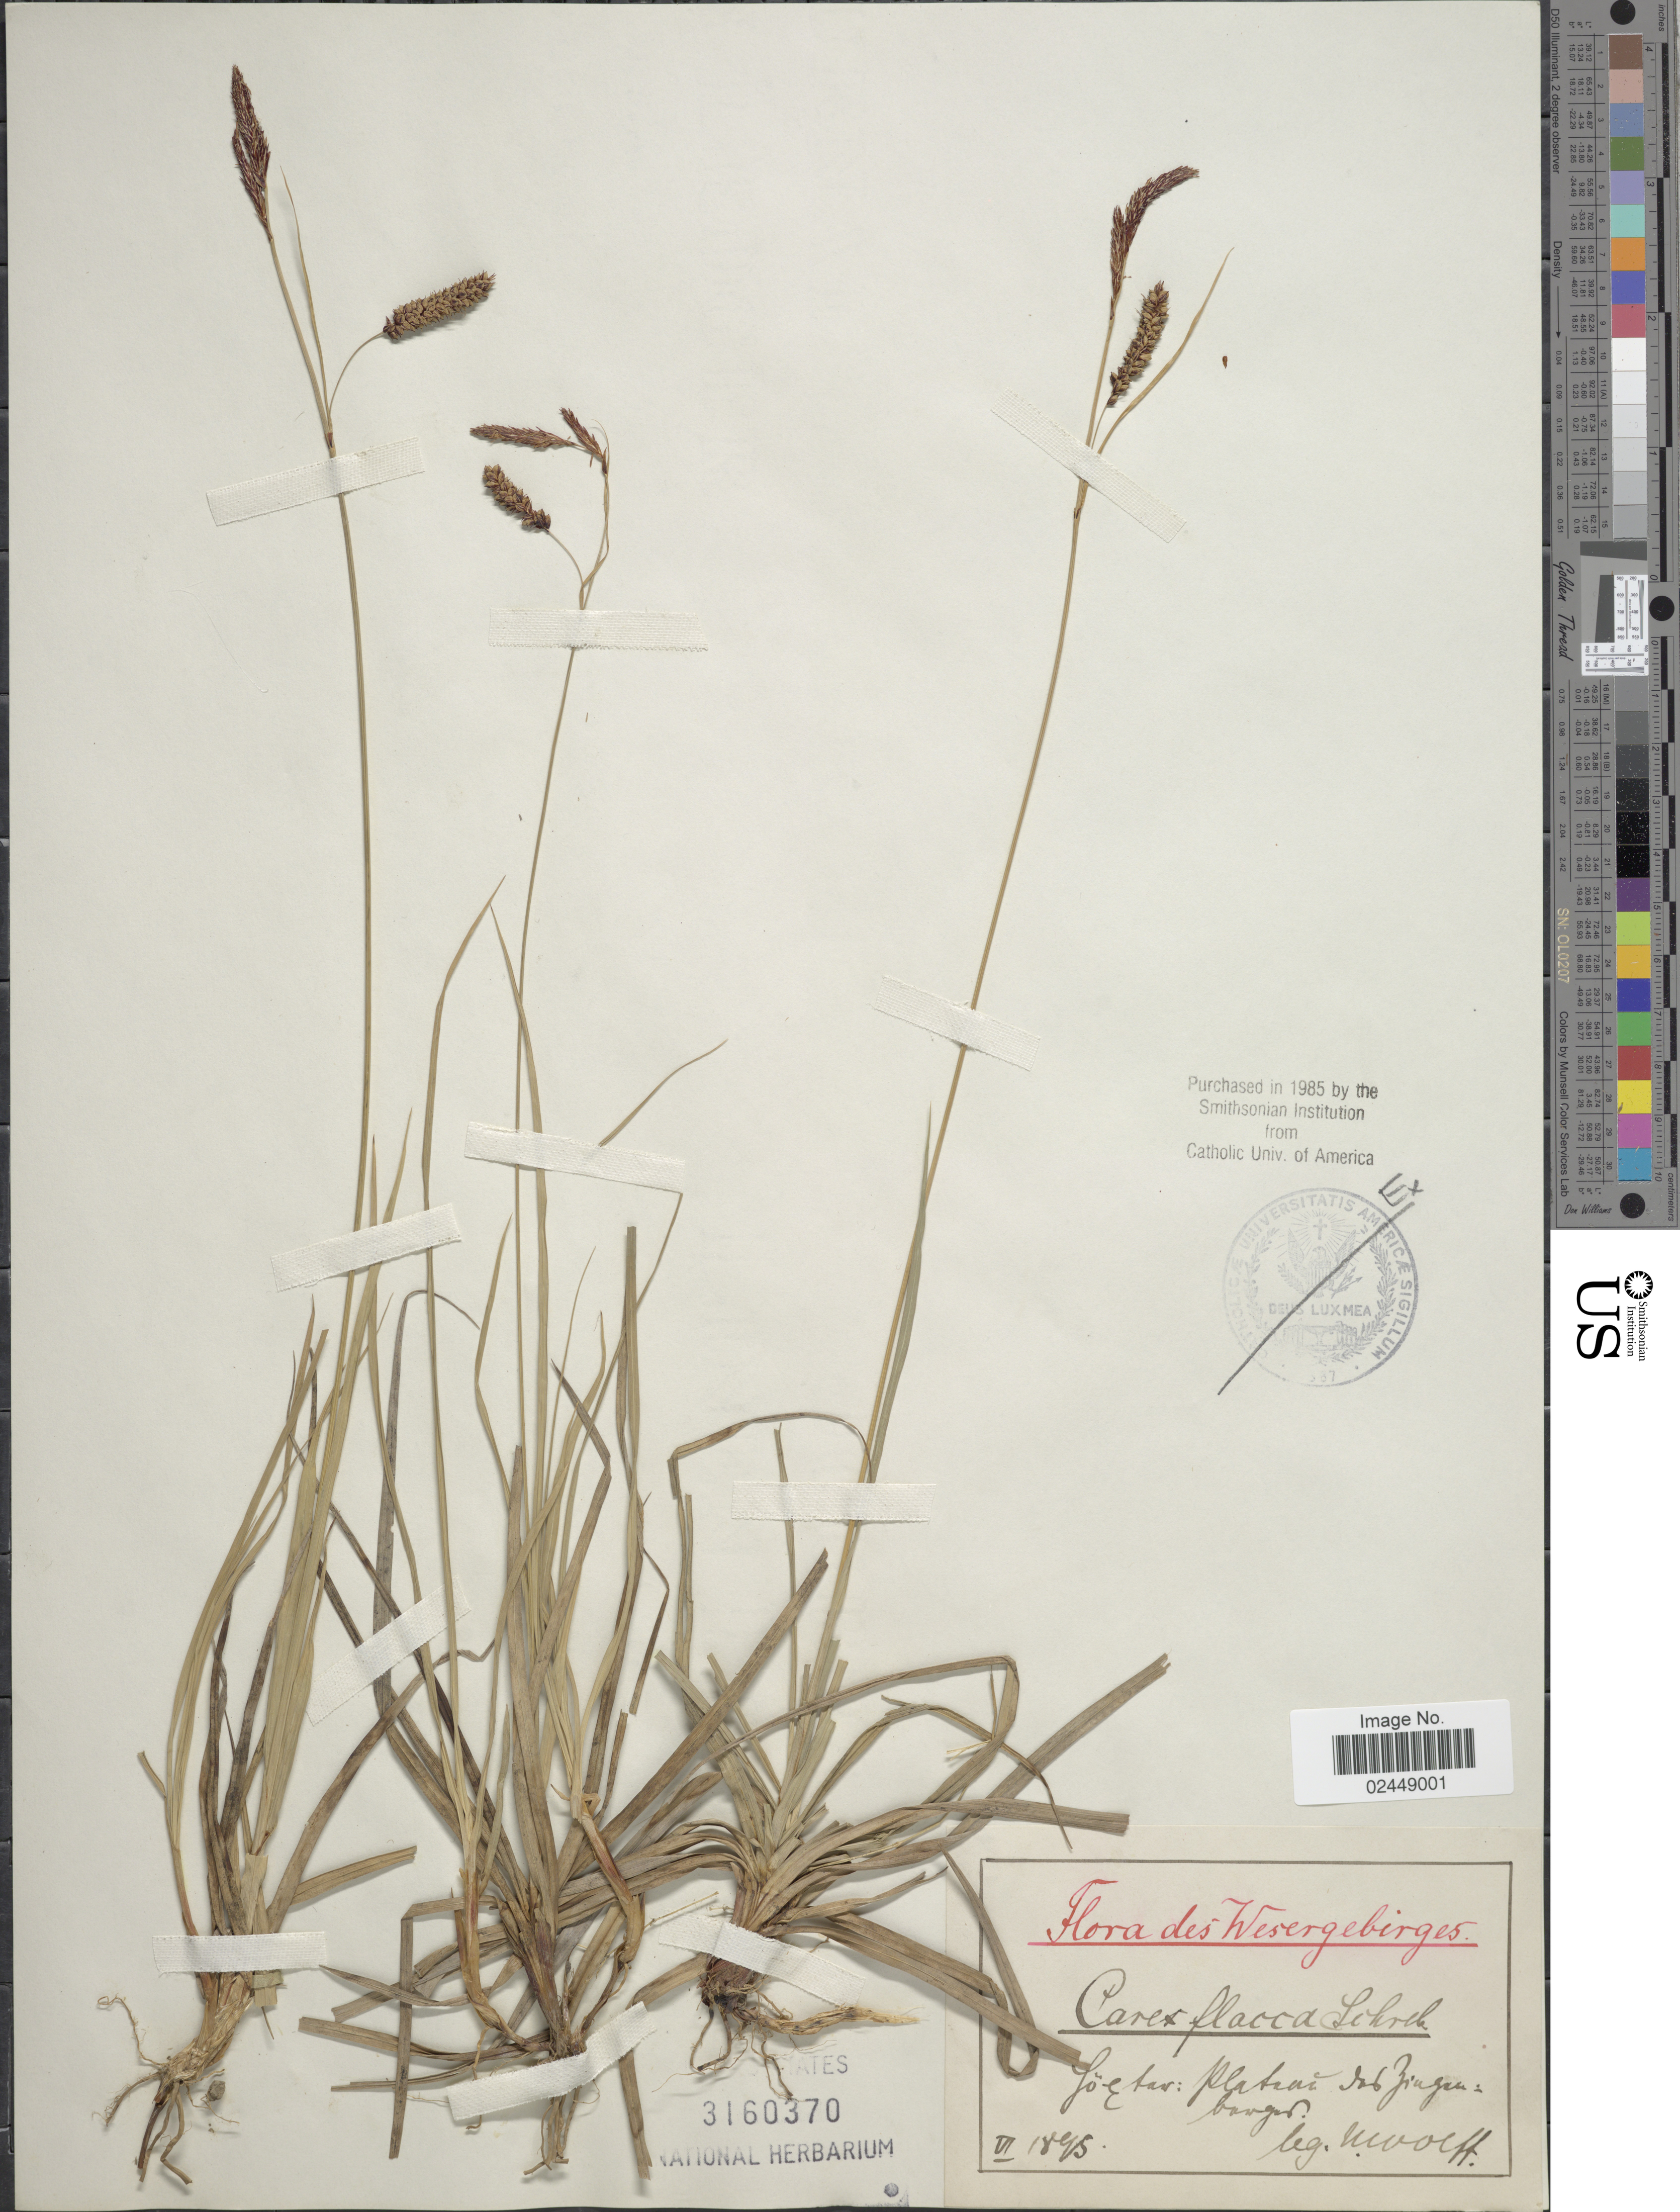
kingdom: Plantae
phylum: Tracheophyta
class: Liliopsida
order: Poales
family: Cyperaceae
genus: Carex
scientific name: Carex flacca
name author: Schreb.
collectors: K. F. A. H. Wolff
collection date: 1895-06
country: Germany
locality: Wesergebirges, Joztar: plateau int Zingenbanger [interpreted]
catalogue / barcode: US 3160370